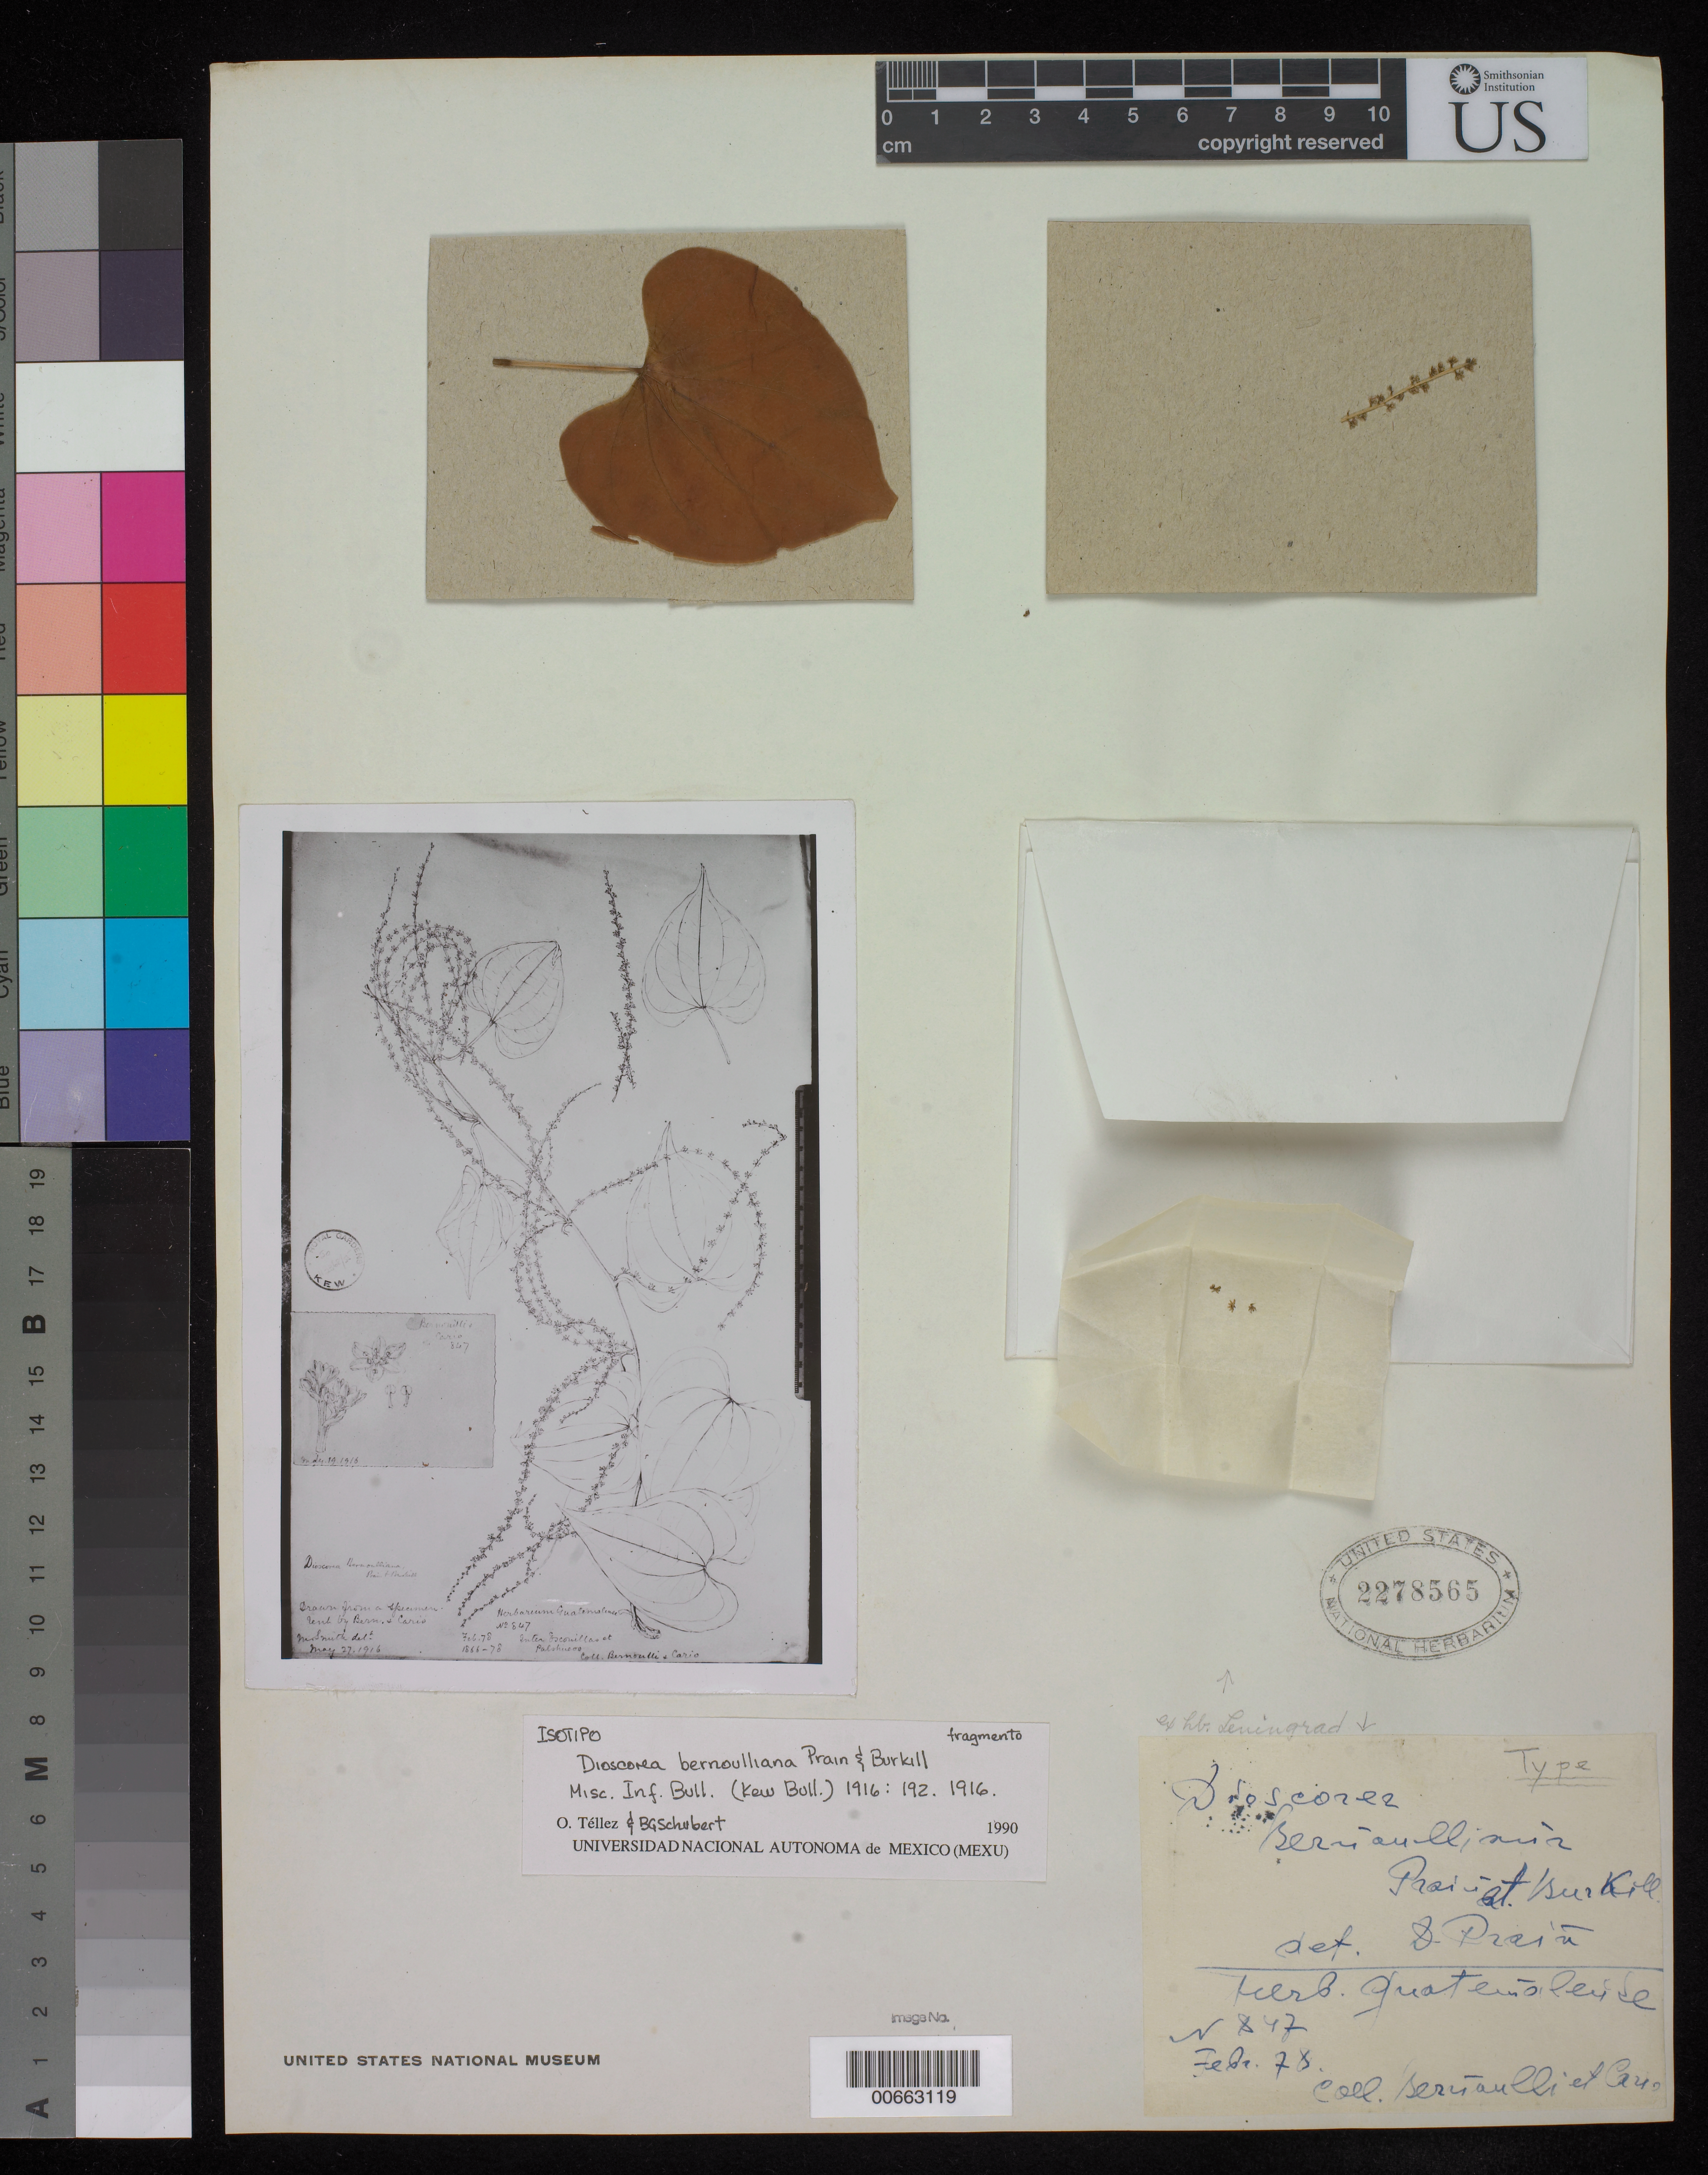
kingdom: Plantae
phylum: Tracheophyta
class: Liliopsida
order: Dioscoreales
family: Dioscoreaceae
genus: Dioscorea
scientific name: Dioscorea bernoulliana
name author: Prain & Burkill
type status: Isotype Fragment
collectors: K. G. Bernoulli & O. Cario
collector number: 847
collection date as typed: Feb 1878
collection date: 1878-02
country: Guatemala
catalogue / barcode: US 2278565